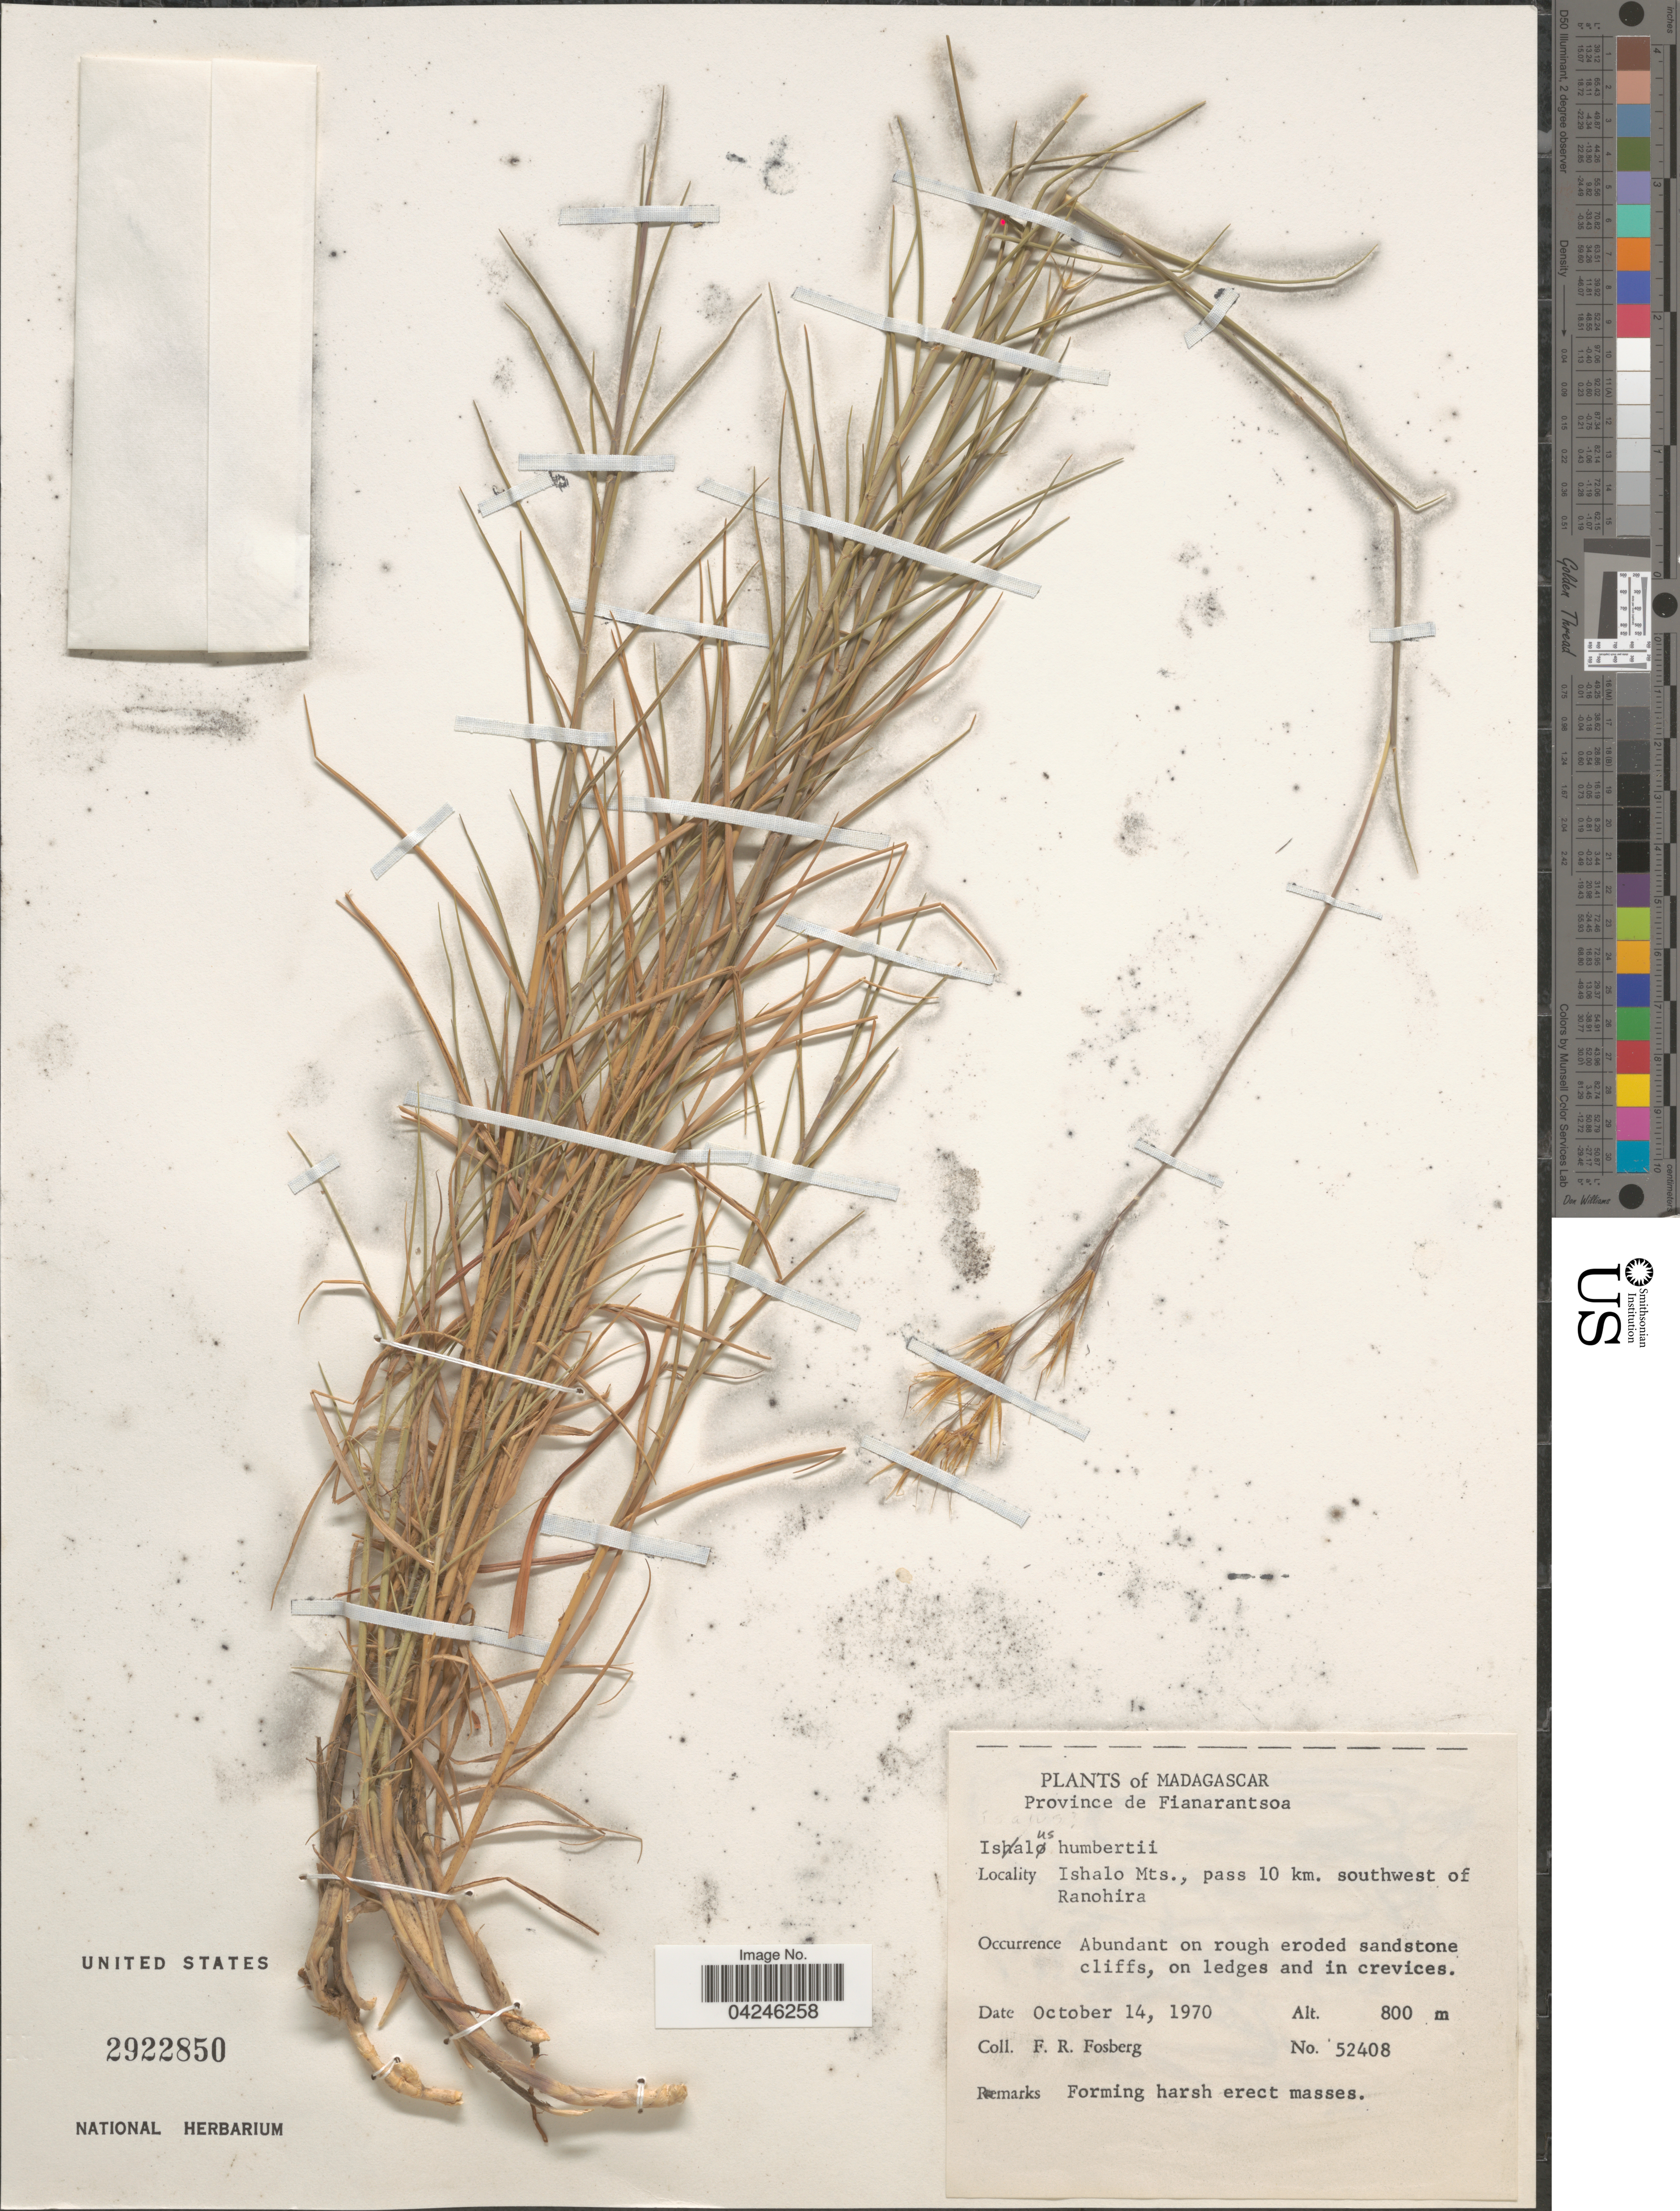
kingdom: Plantae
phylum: Tracheophyta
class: Liliopsida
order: Poales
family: Poaceae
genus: Tristachya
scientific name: Tristachya humbertii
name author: A. Camus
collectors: F. R. Fosberg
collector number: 52408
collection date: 1970-10-14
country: Madagascar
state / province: Ihorombe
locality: Ishalo Mt., pass 10 km. southwest of Ranohira.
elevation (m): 800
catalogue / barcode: US 2922850